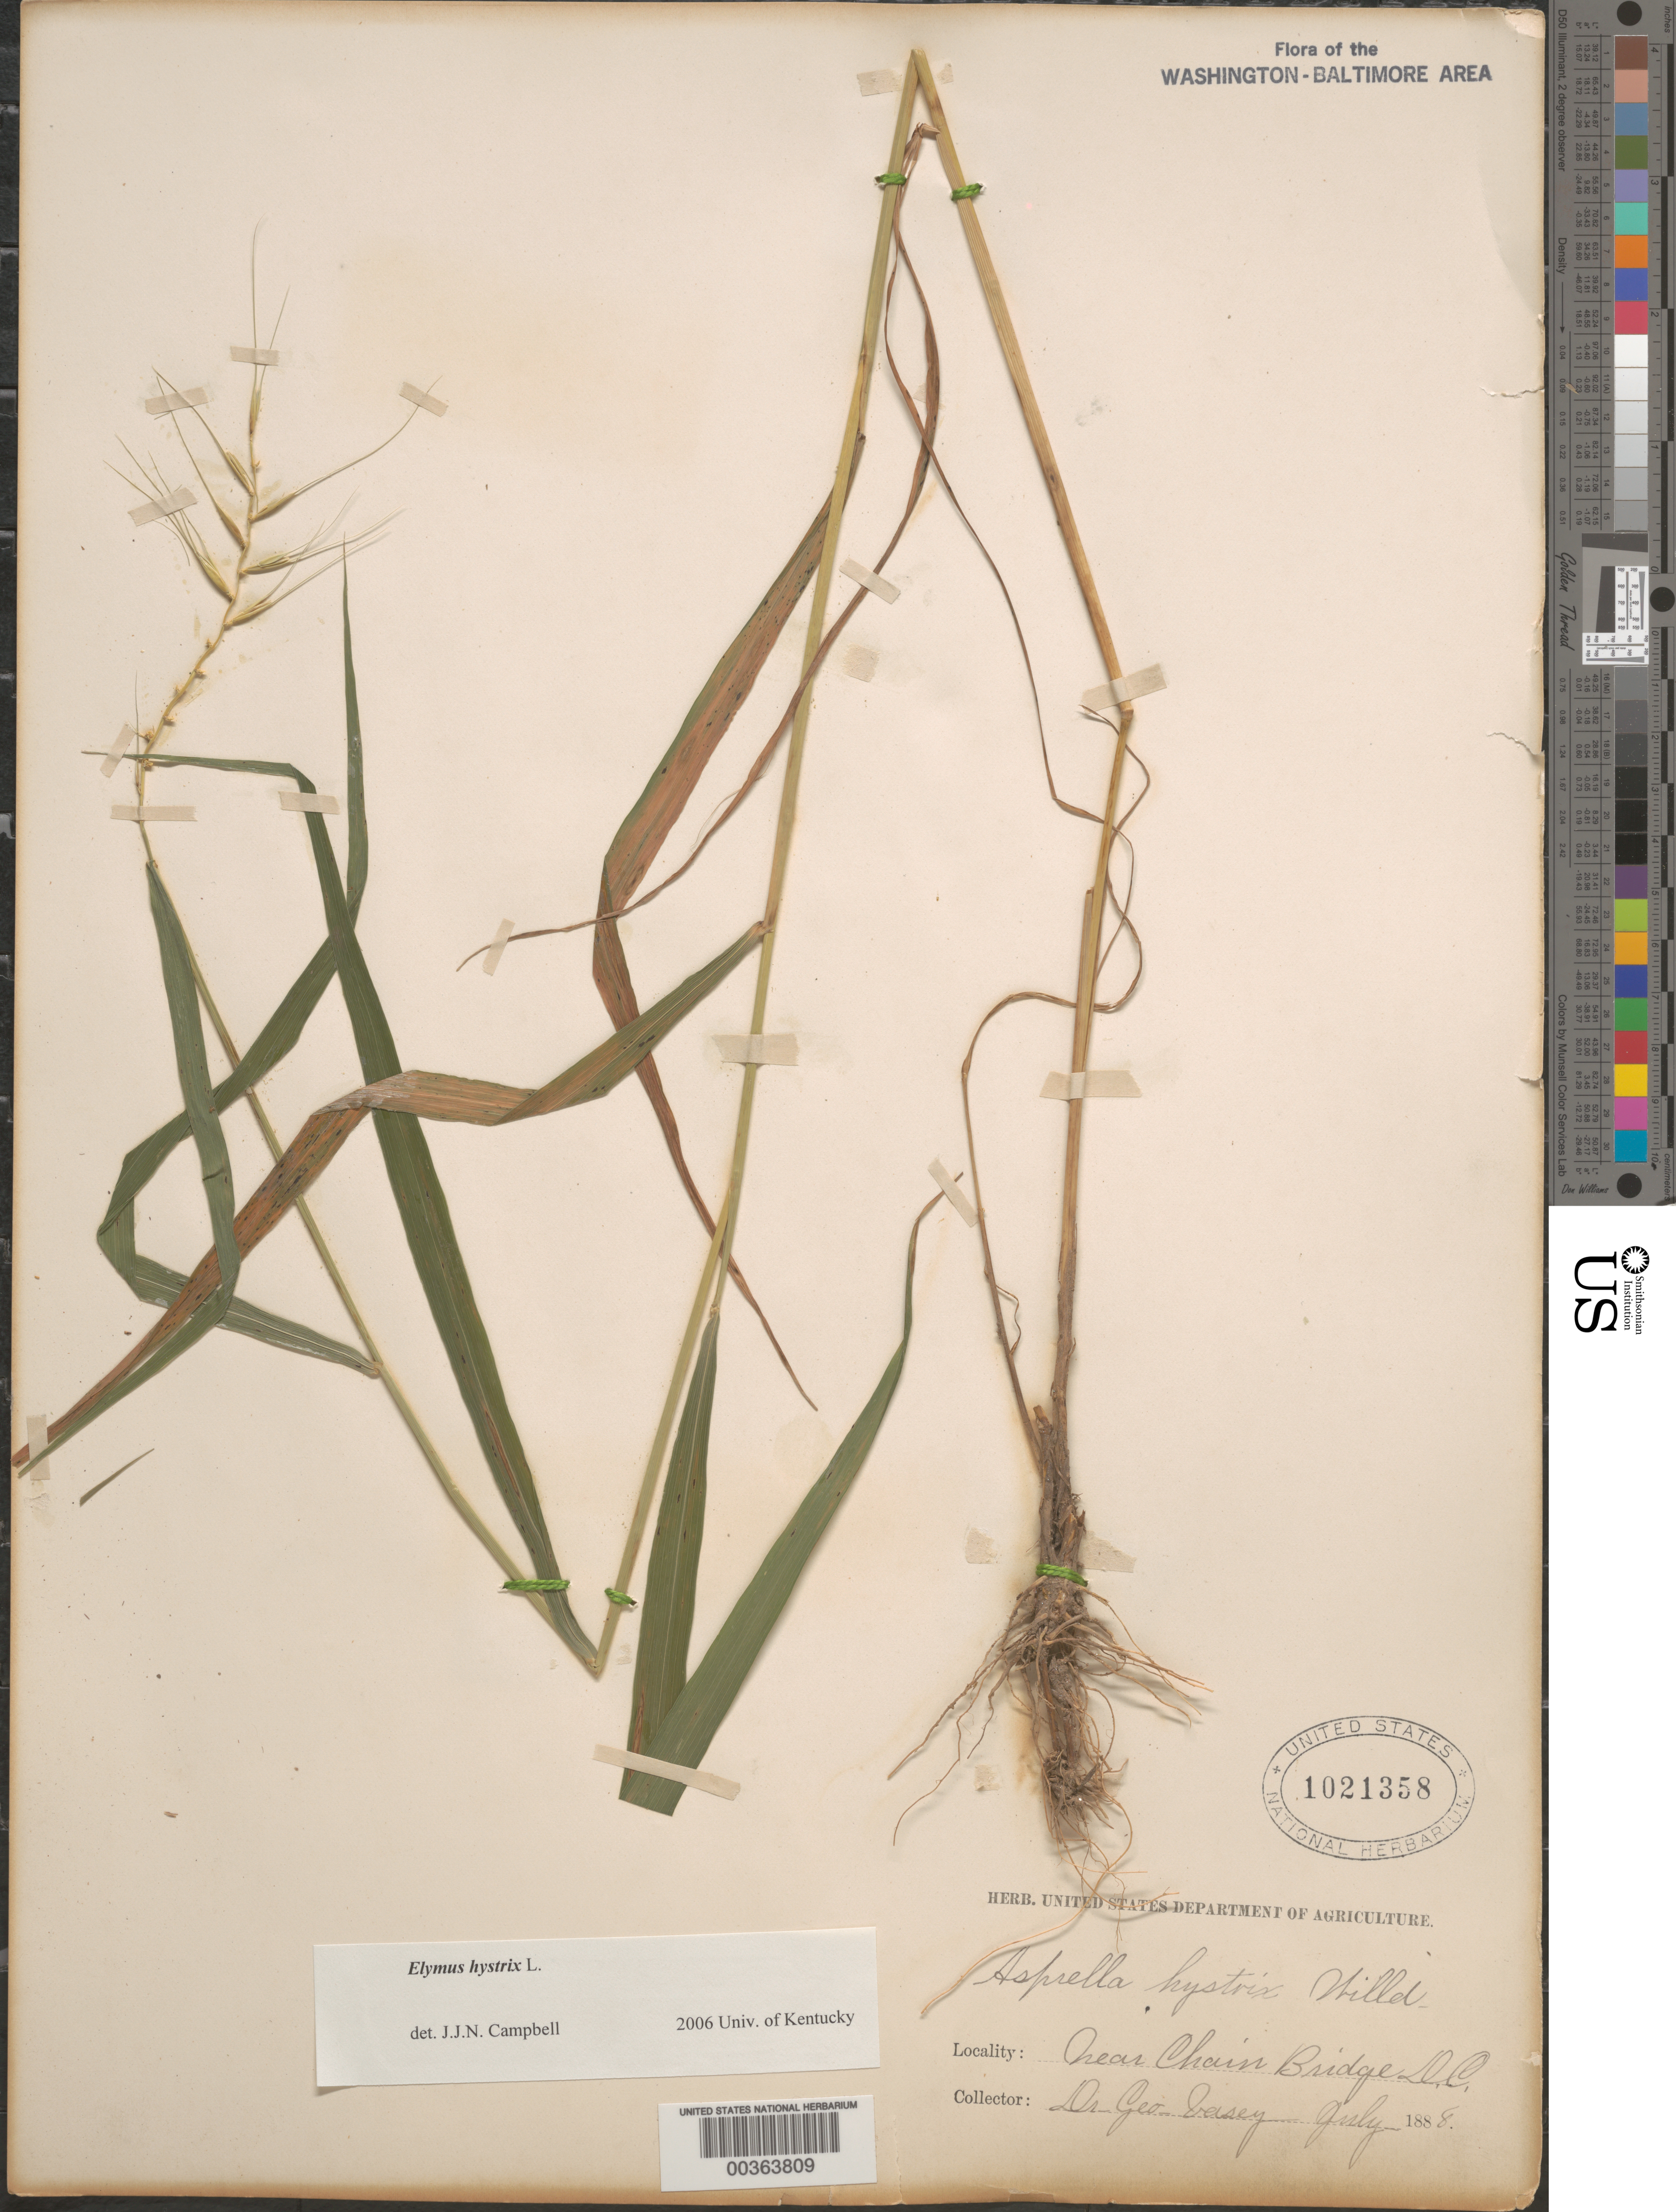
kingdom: Plantae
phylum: Tracheophyta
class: Liliopsida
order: Poales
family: Poaceae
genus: Elymus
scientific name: Elymus hystrix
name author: L.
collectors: G. Vasey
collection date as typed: Jul 1888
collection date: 1888-07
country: United States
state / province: District of Columbia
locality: Chain Bridge C. and O. Canal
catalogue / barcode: US 1021358